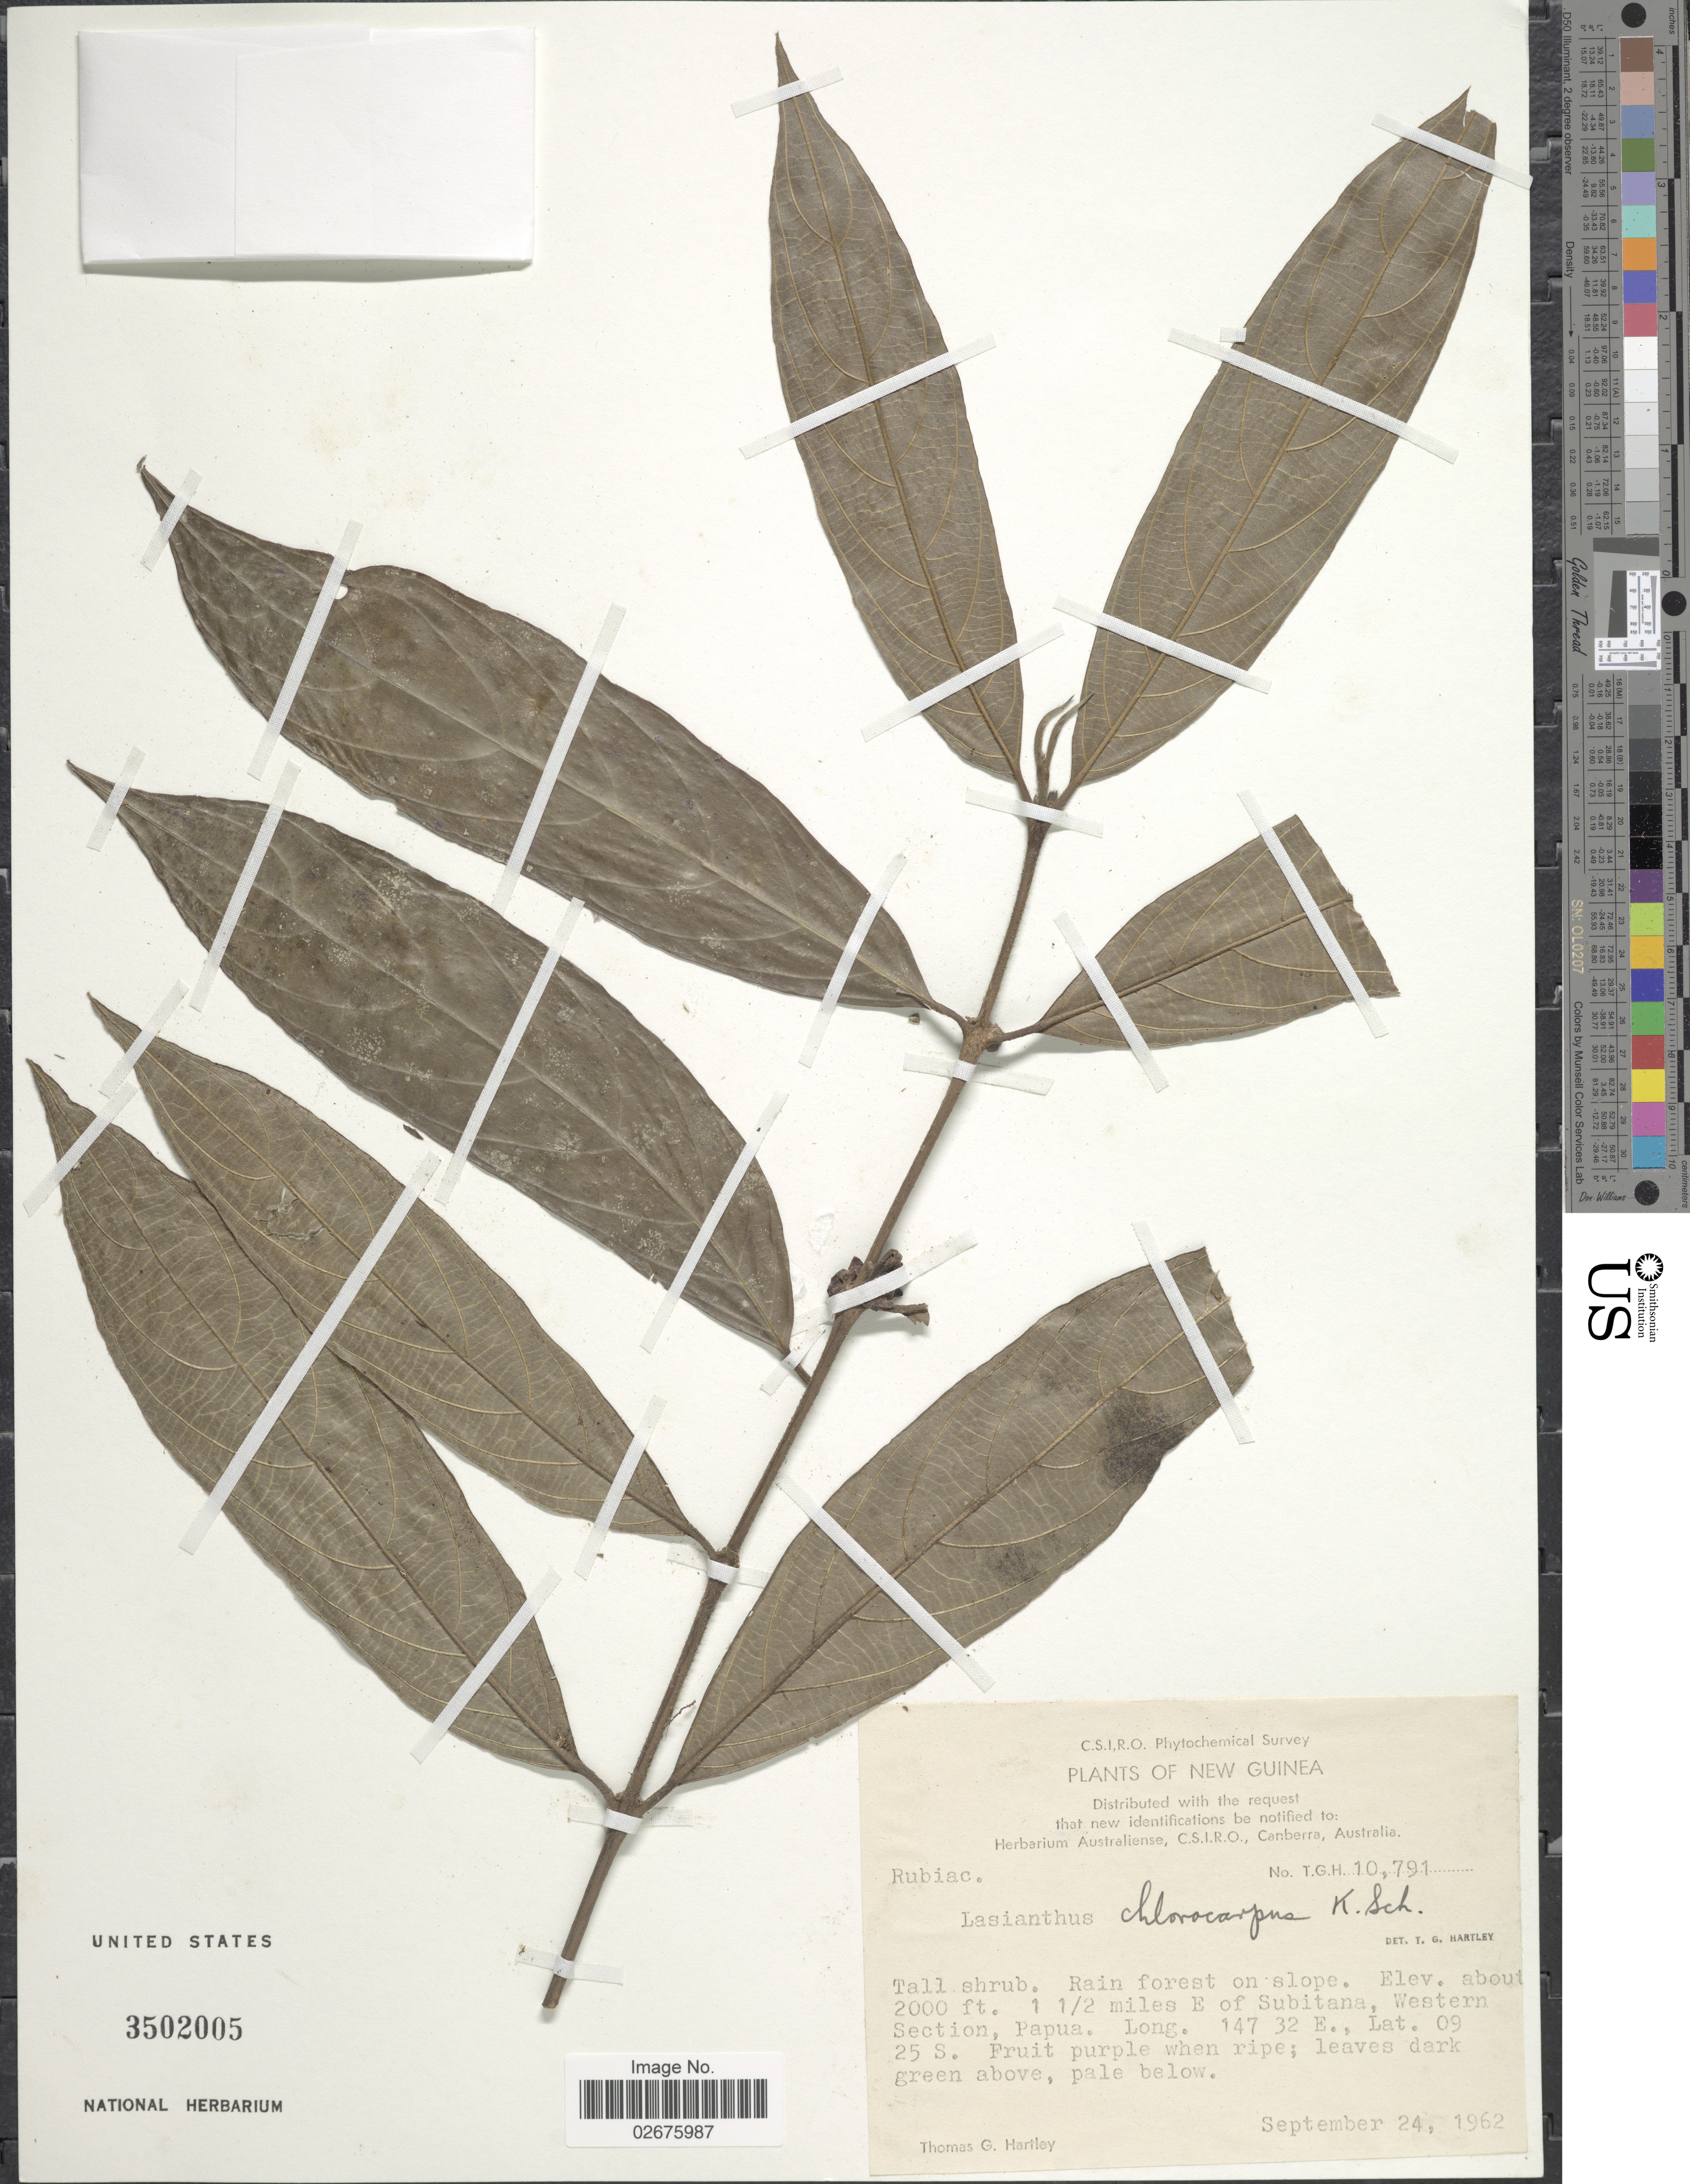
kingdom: Plantae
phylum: Tracheophyta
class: Magnoliopsida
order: Gentianales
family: Rubiaceae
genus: Lasianthus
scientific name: Lasianthus chlorocarpus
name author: K. Schum.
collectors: T. G. Hartley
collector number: T.G.H. 10791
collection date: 1962-09-24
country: Papua New Guinea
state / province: Manus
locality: New Guinea, Rain forest on slope, 1½ miles E of Subitana, Western Section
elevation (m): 610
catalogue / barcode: US 3502005